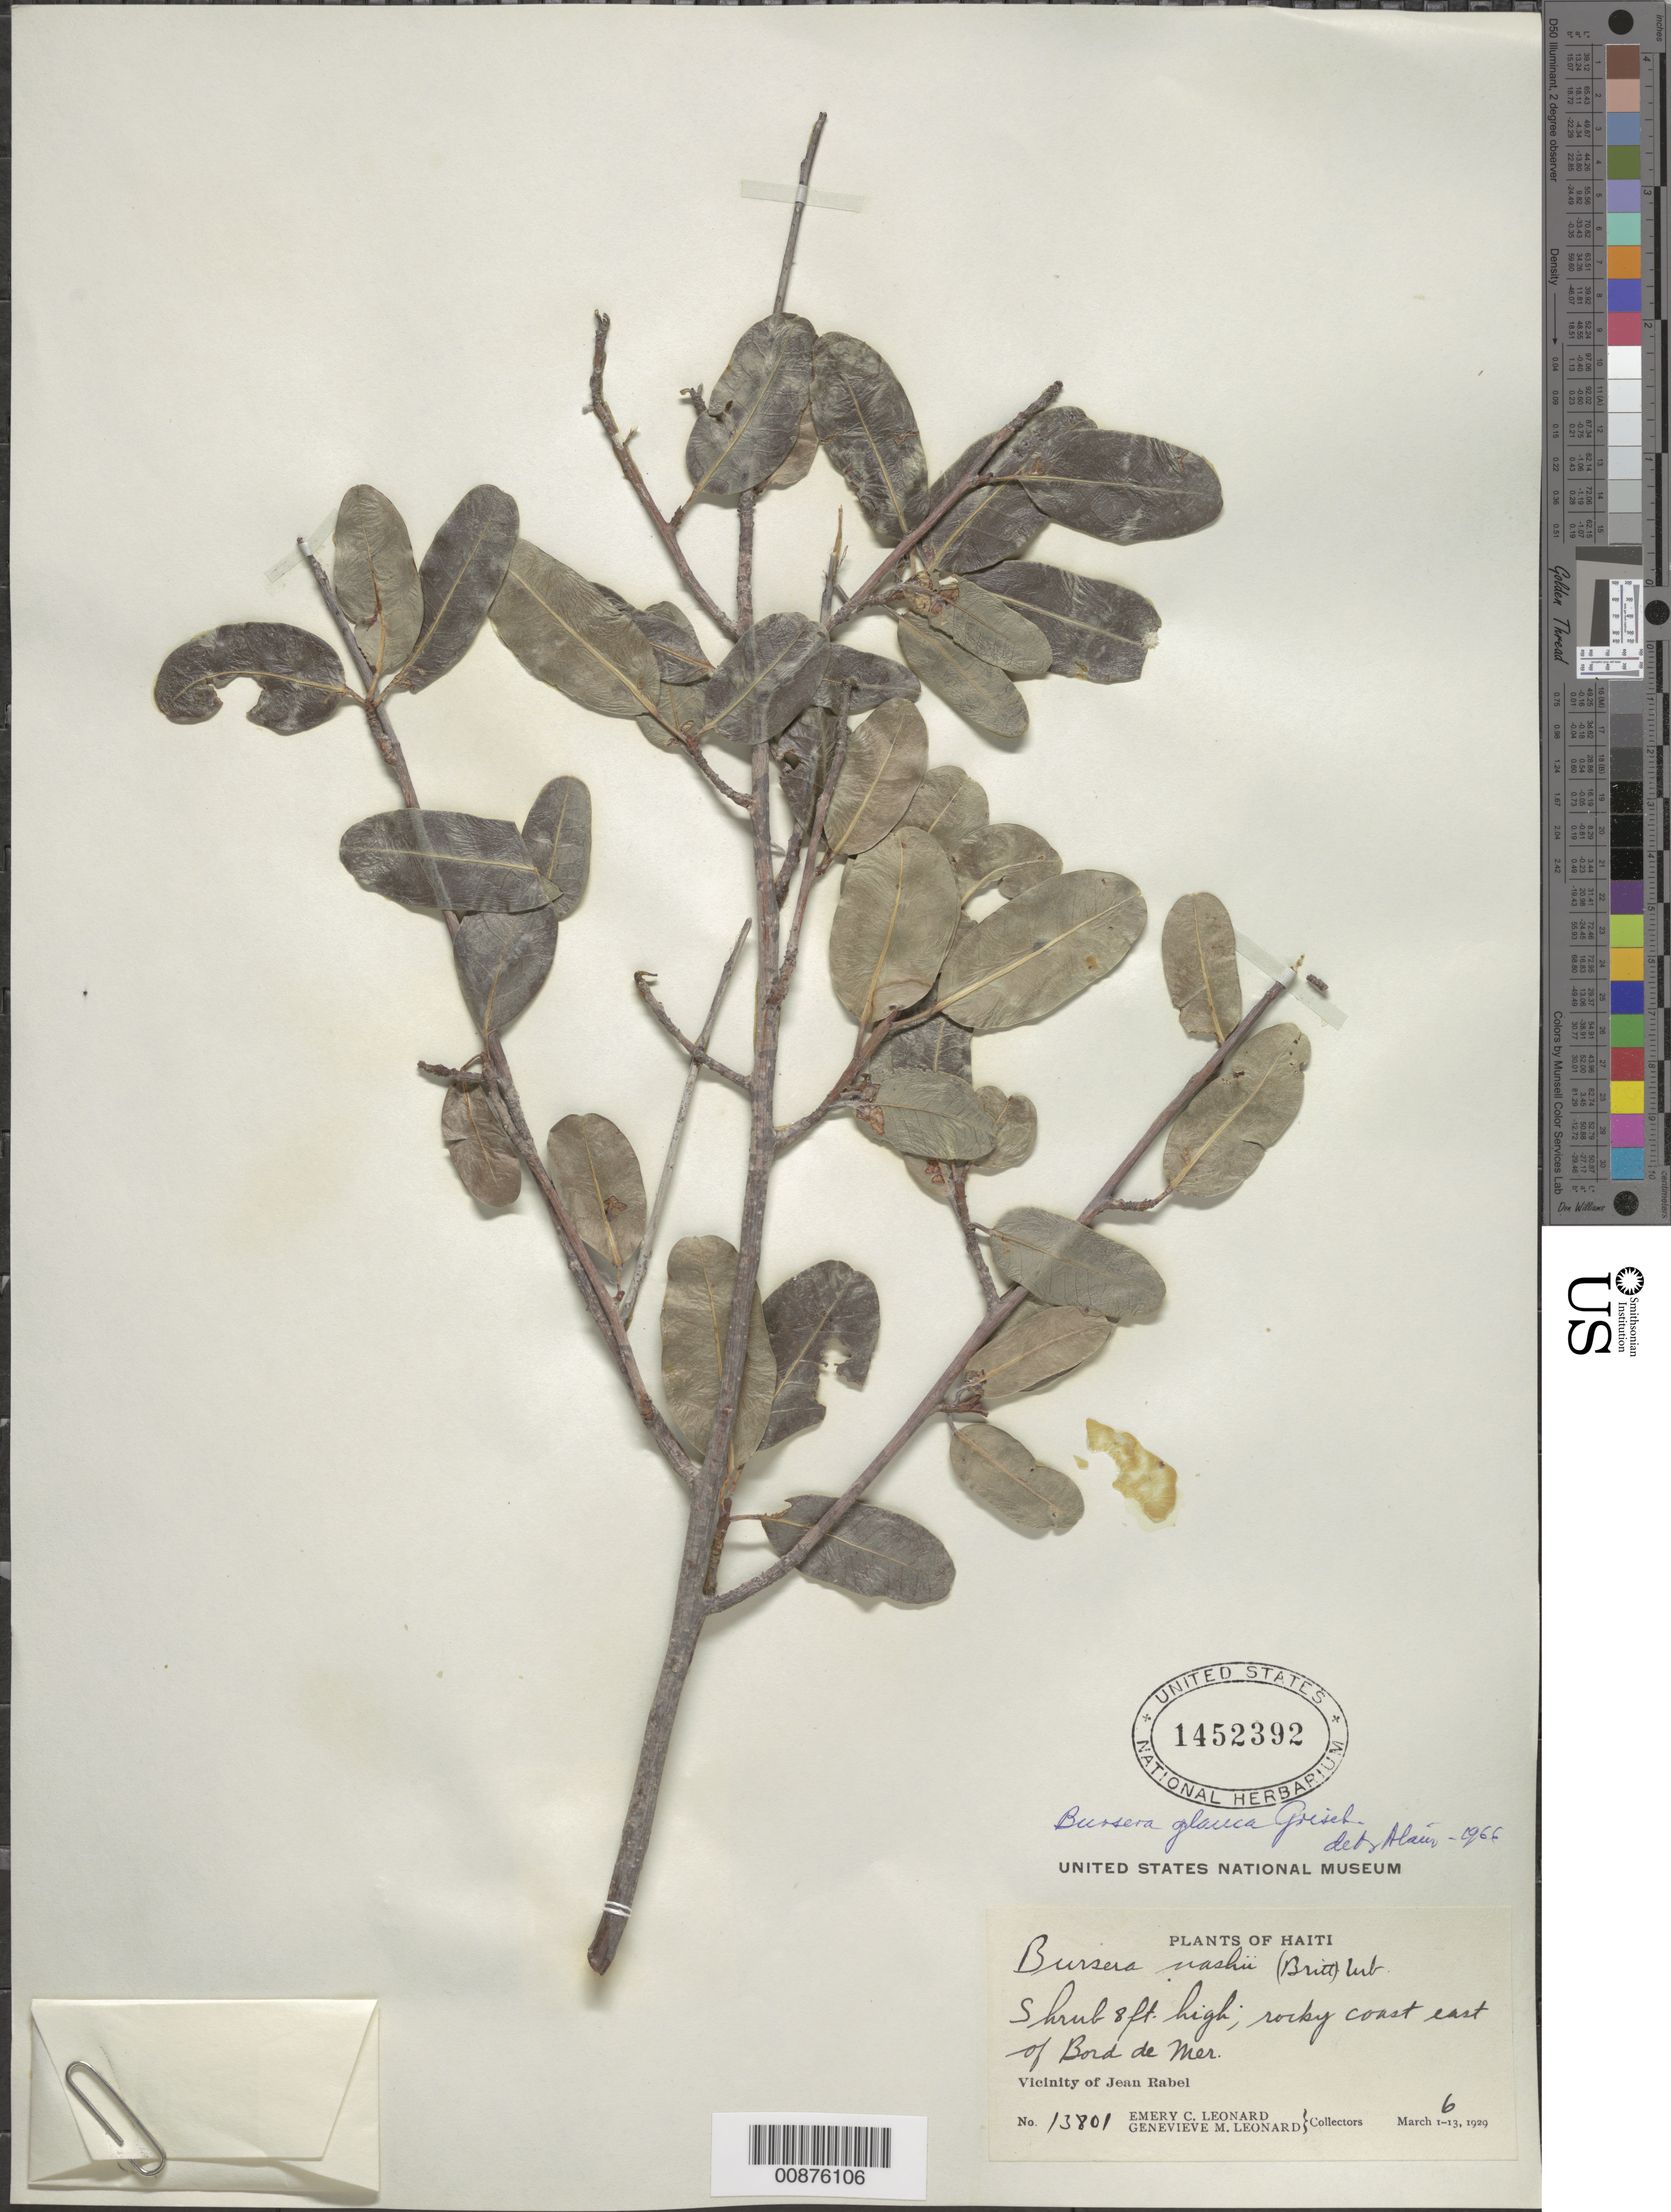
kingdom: Plantae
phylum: Tracheophyta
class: Magnoliopsida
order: Sapindales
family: Burseraceae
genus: Bursera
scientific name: Bursera nashii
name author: Urb.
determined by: Liogier, Alain H.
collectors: E. C. Leonard & G. M. Leonard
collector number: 13801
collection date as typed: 06 Mar 1929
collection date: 1929-03-06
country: Haiti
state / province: Nord-Ouest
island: Hispaniola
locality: Vicinity of Jean Rabel, E of Bord de Mer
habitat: Rocky coast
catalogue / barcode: US 1452392